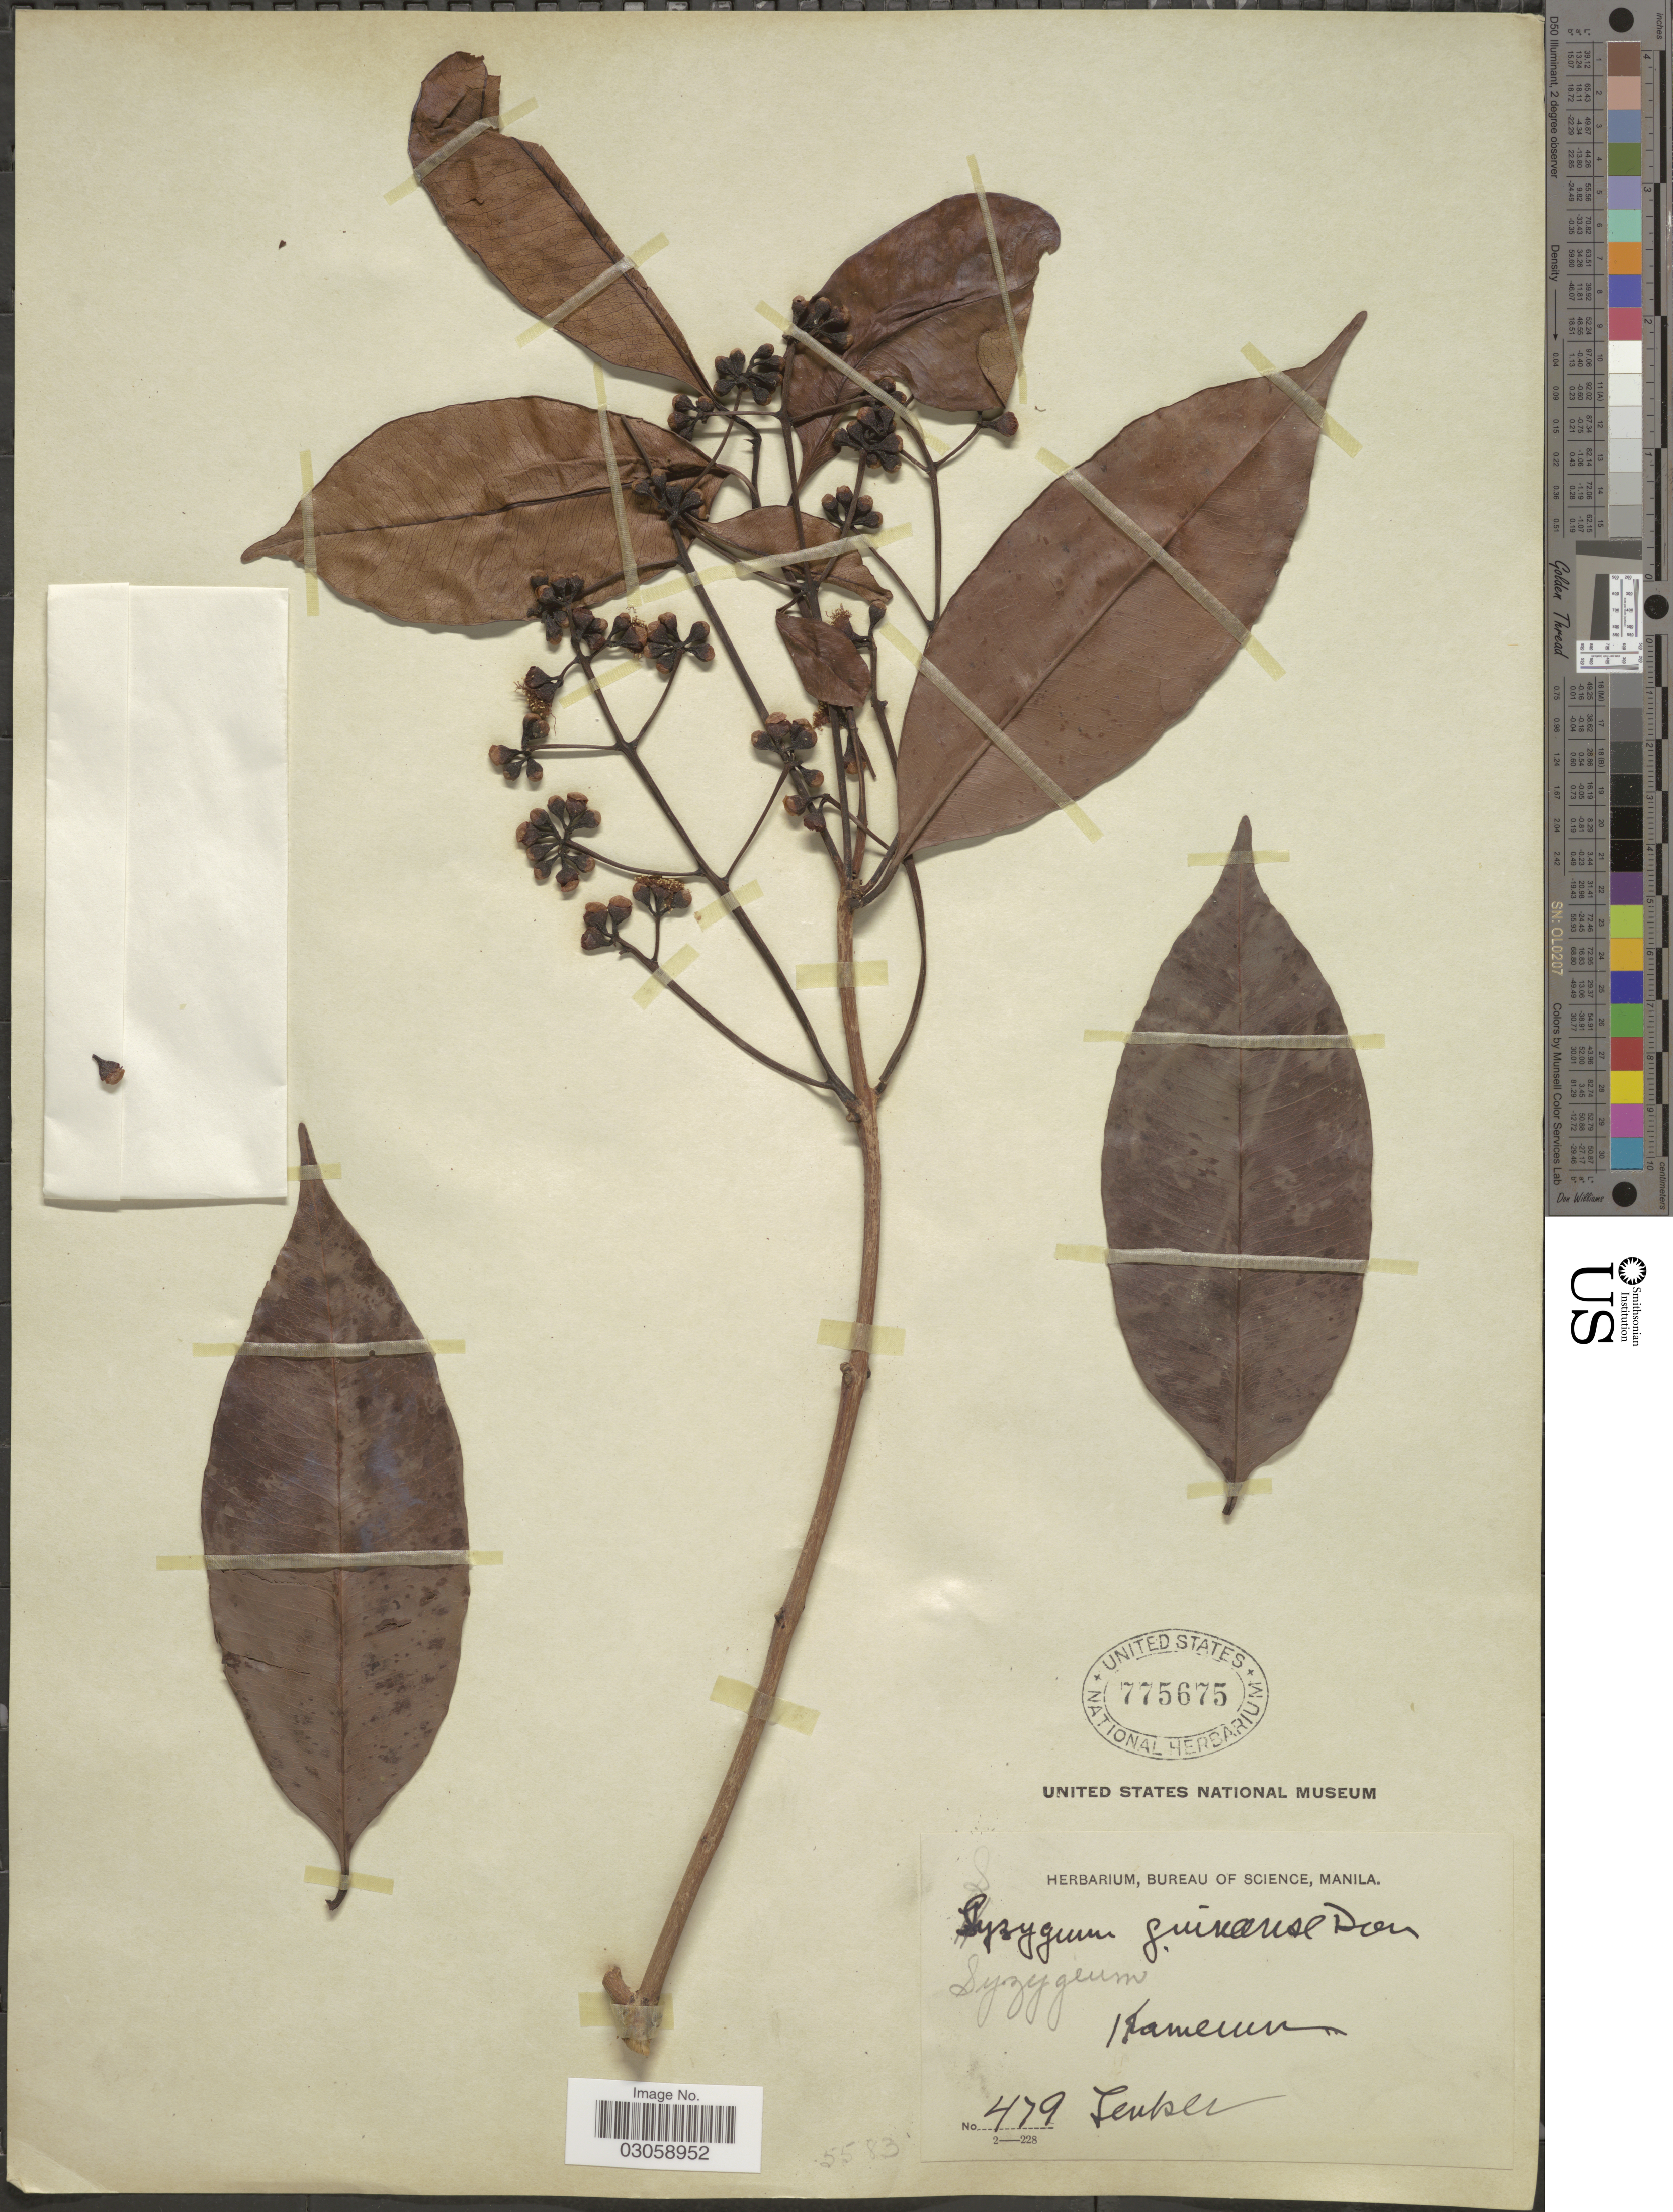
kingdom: Plantae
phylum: Tracheophyta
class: Magnoliopsida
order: Myrtales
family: Myrtaceae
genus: Syzygium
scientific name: Syzygium guineense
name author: (Willd.) DC.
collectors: Zenker, --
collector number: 479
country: Cameroon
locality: Kamerun.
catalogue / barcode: US 775675